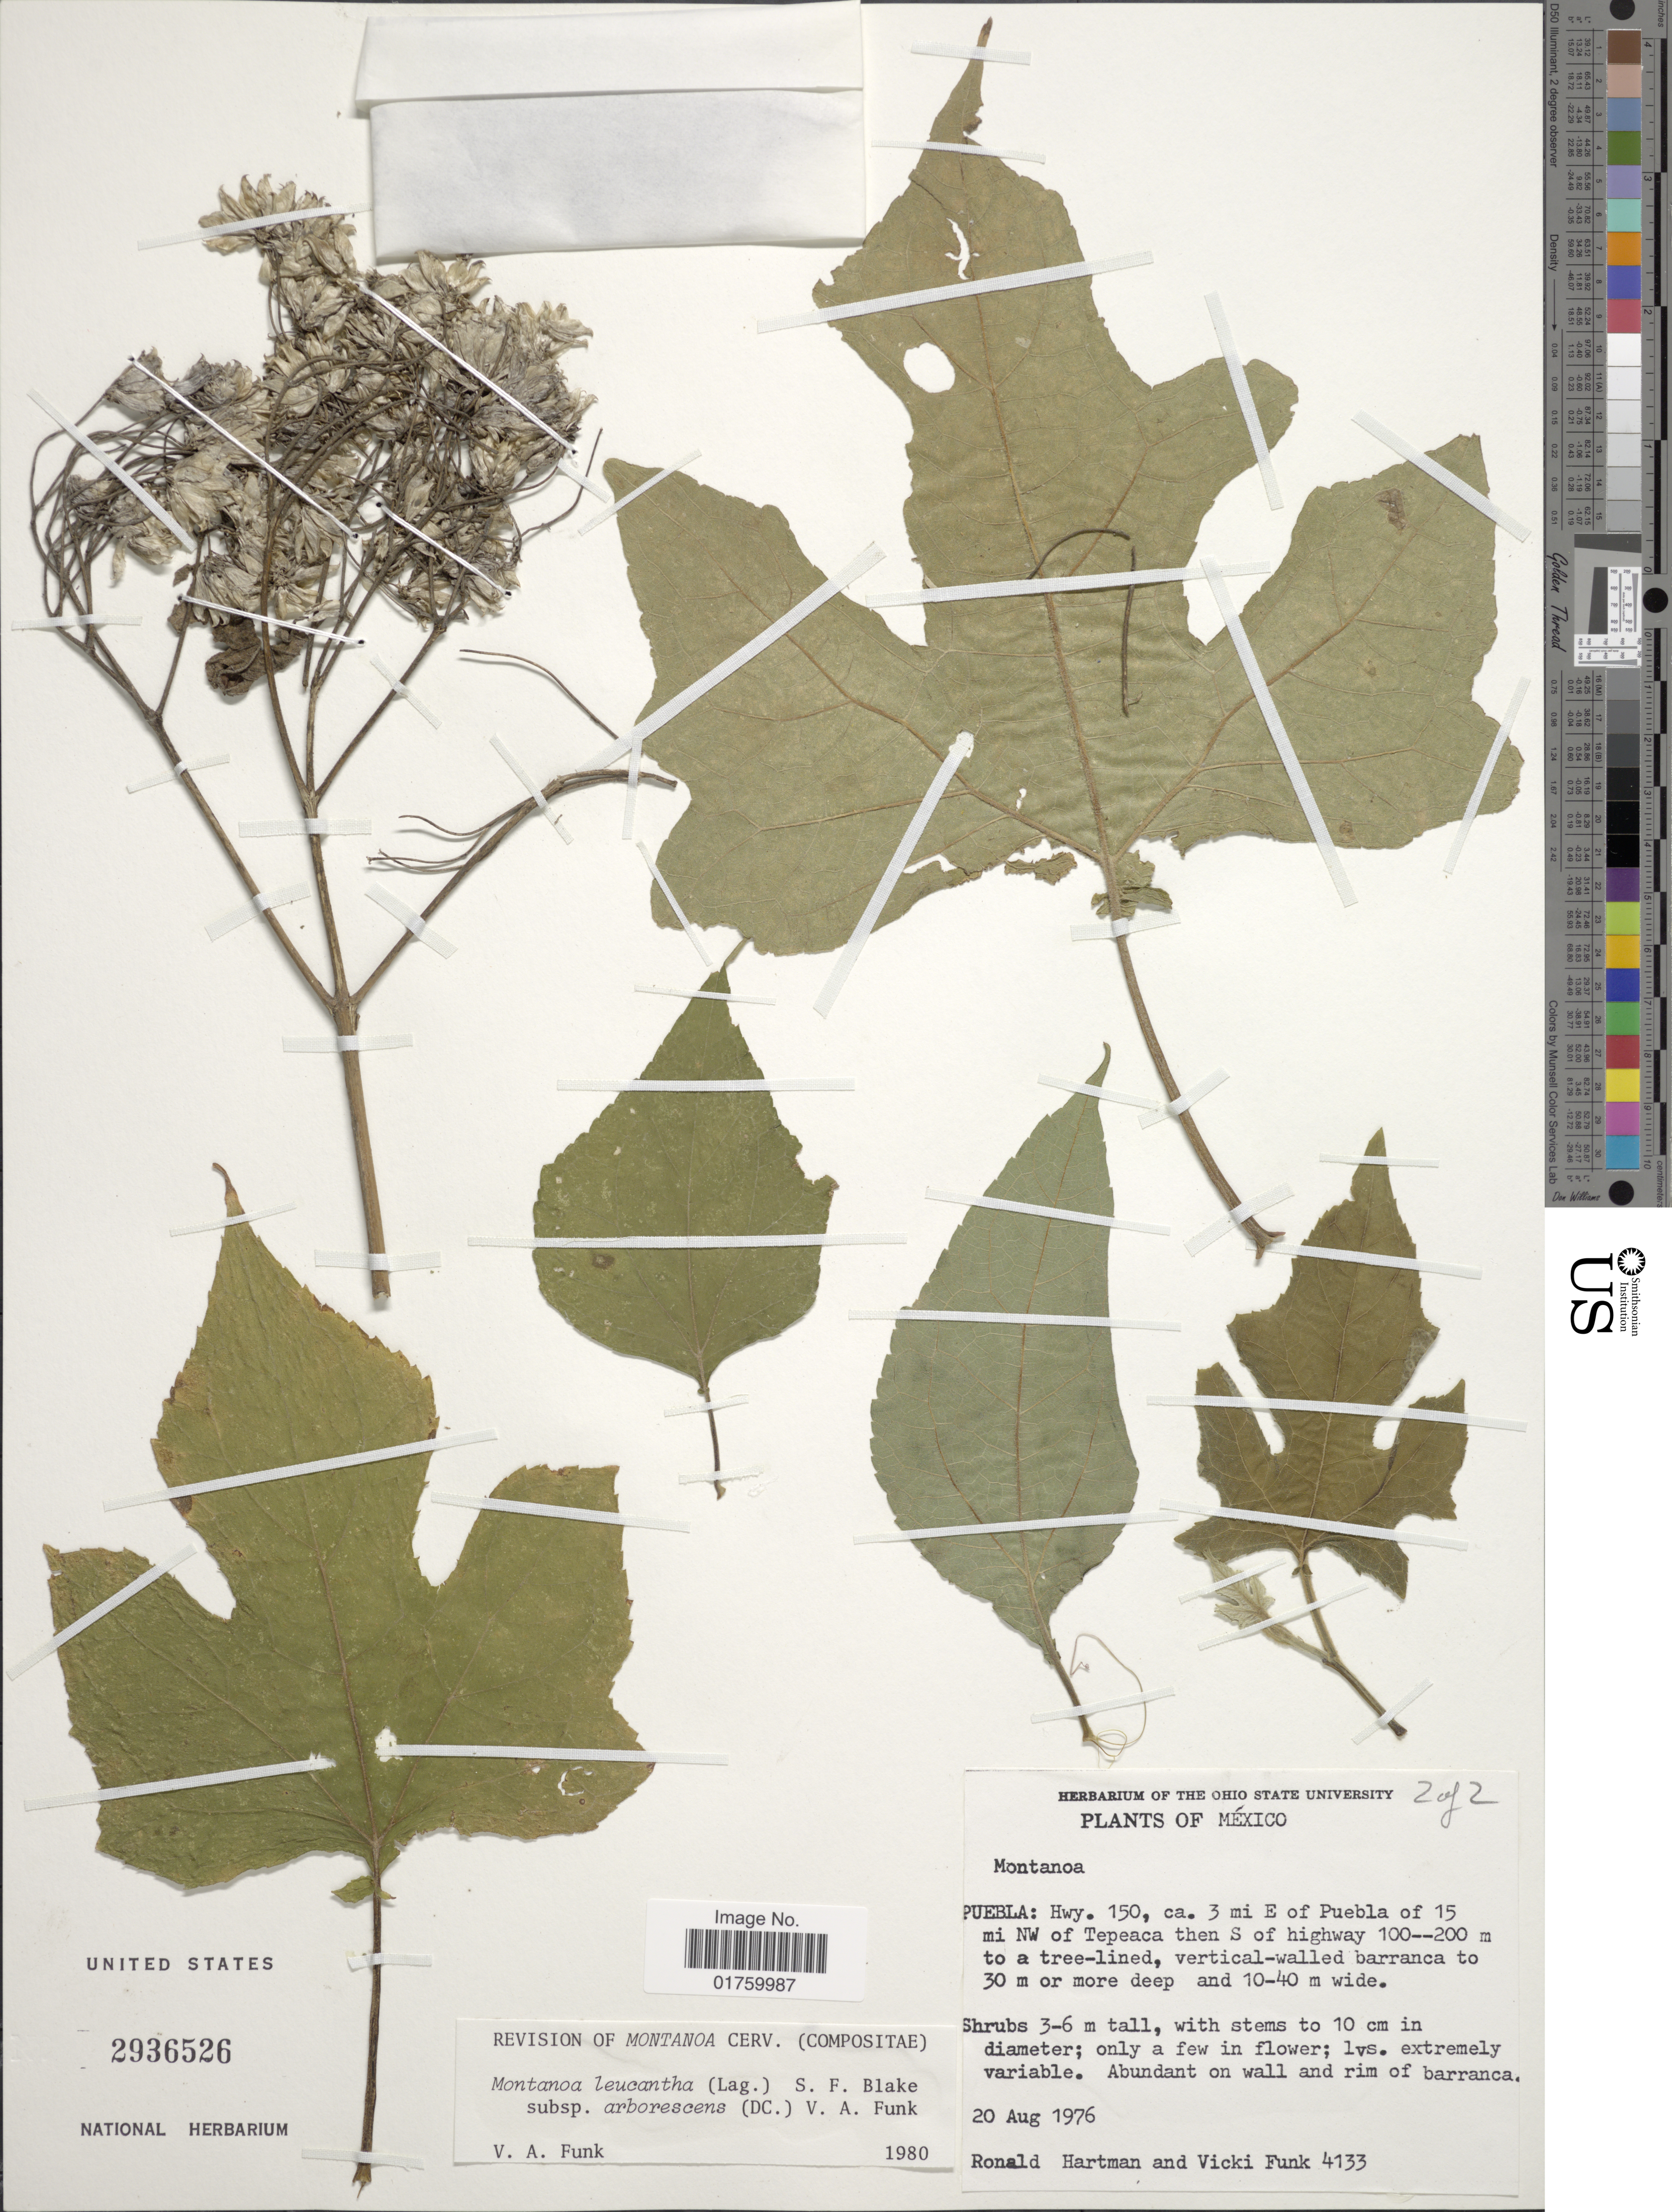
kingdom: Plantae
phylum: Tracheophyta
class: Magnoliopsida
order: Asterales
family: Asteraceae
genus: Montanoa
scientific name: Montanoa leucantha subsp. arborescens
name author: (DC.) V.A. Funk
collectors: R. Hartman & V. Funk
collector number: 4133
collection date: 1976-08-20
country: Mexico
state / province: Puebla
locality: Hwy. 150, ca. 3 mi E of Puebla of 15 mi NW of Tepeaca then S of highway.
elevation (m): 100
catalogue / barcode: US 2936526